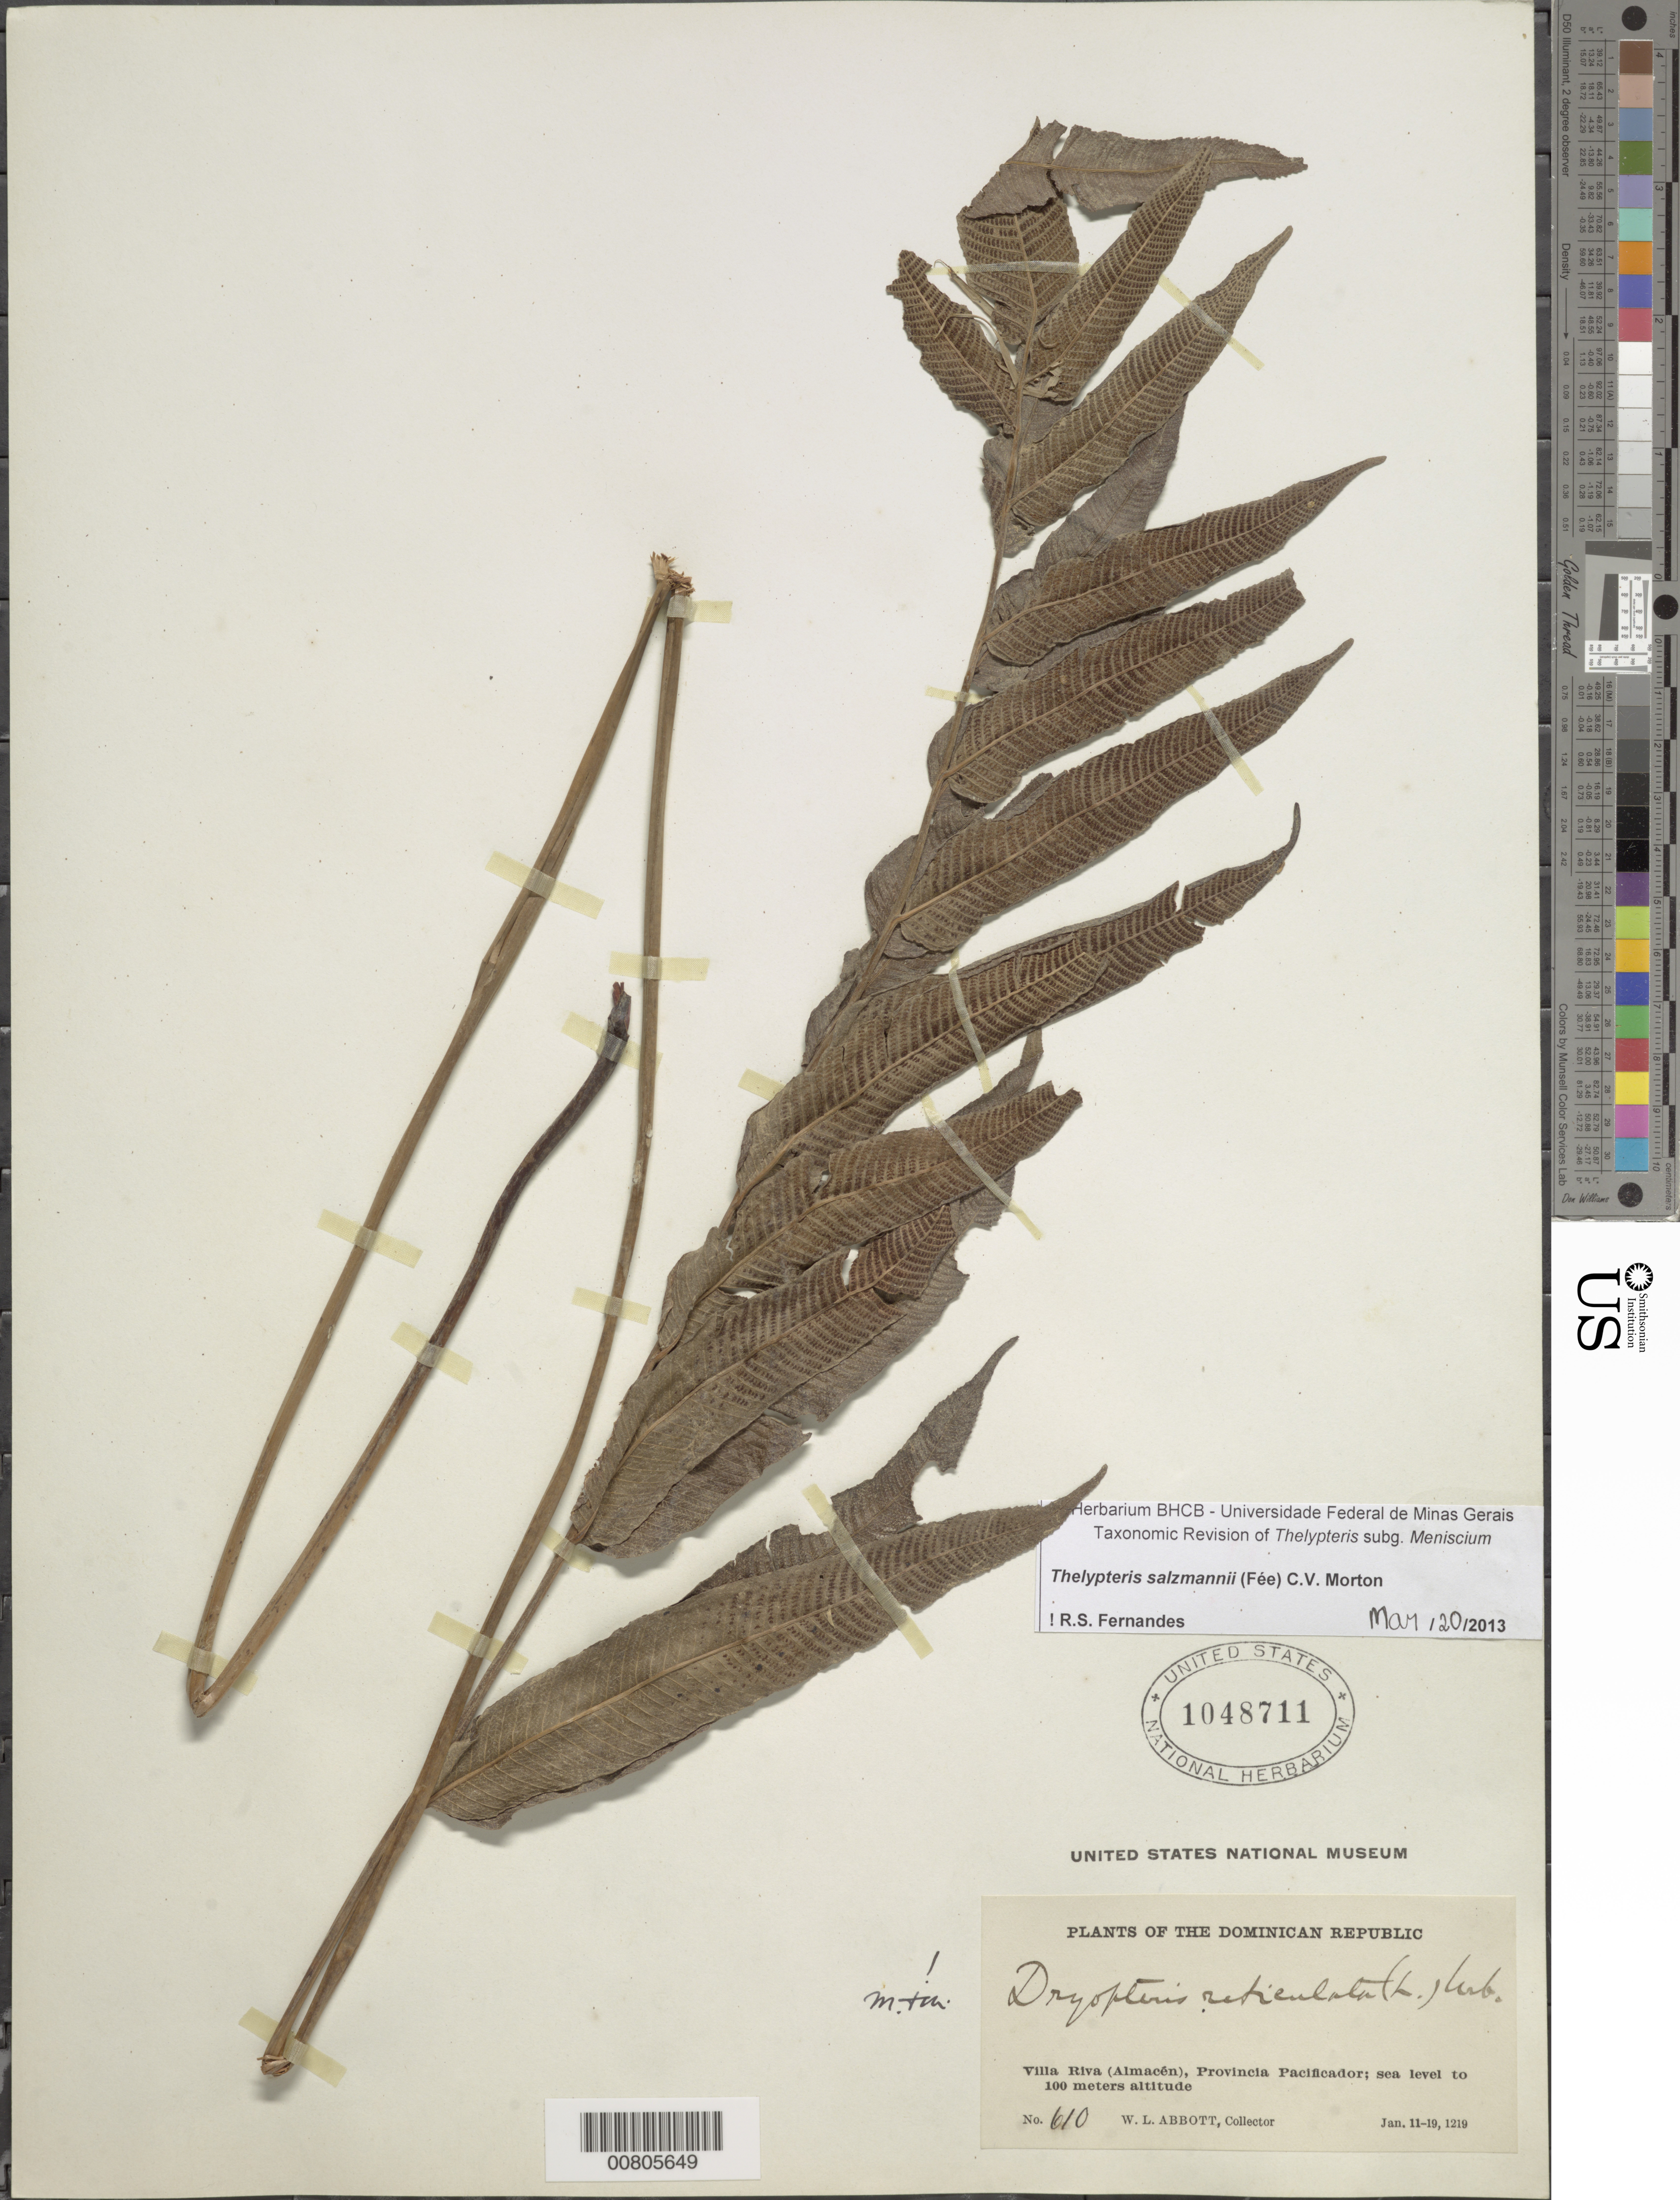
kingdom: Plantae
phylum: Tracheophyta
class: Polypodiopsida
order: Polypodiales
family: Thelypteridaceae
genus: Meniscium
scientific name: Meniscium salzmannii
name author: Fée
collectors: W. L. Abbott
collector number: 610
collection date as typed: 11 Jan 1921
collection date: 1921-01-11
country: Dominican Republic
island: Hispaniola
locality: Prov. Pacificador, Villa Riva (Almacén)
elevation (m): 0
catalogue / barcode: US 1048711